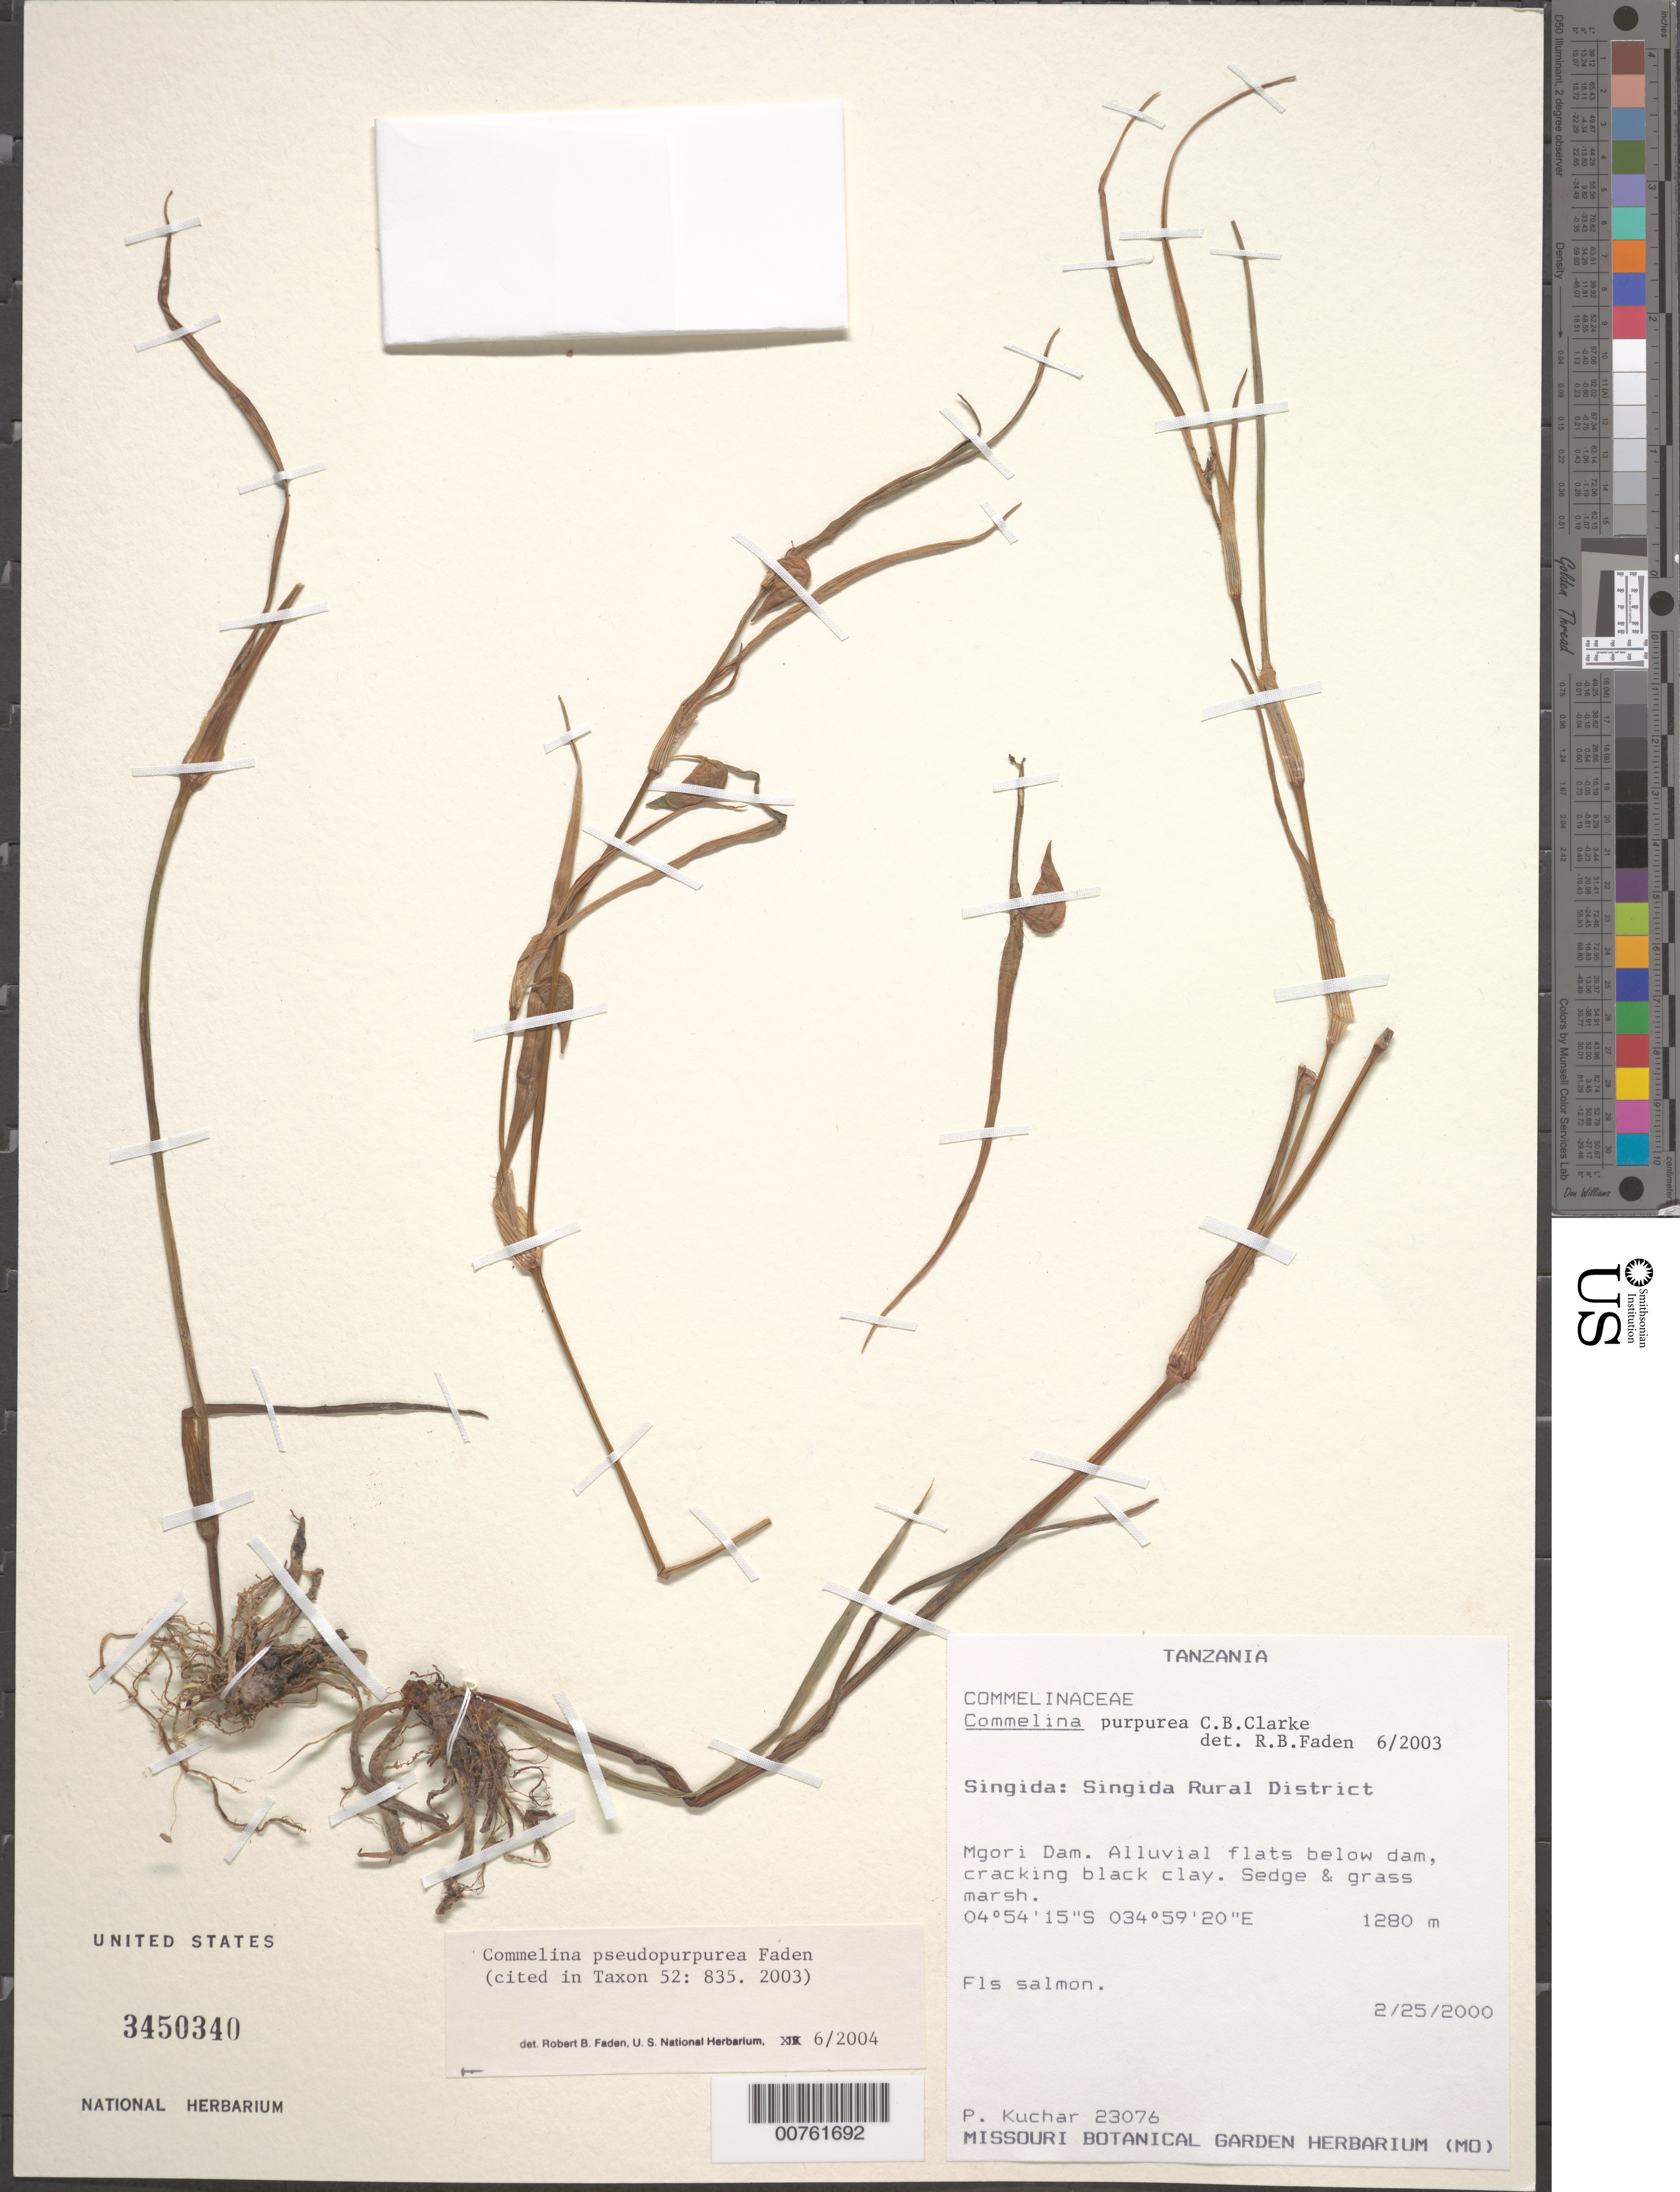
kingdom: Plantae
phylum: Tracheophyta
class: Liliopsida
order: Commelinales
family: Commelinaceae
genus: Commelina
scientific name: Commelina pseudopurpurea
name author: Faden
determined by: Faden, Robert B., (US), Smithsonian Institution - National Museum of Natural History (UNITED STATES)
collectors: P. Kuchar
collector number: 23076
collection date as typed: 25 Feb 2000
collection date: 2000-02-25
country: Tanzania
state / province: Singida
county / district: Singida Rural District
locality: Mgori Dam.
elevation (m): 1280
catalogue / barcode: US 3450340